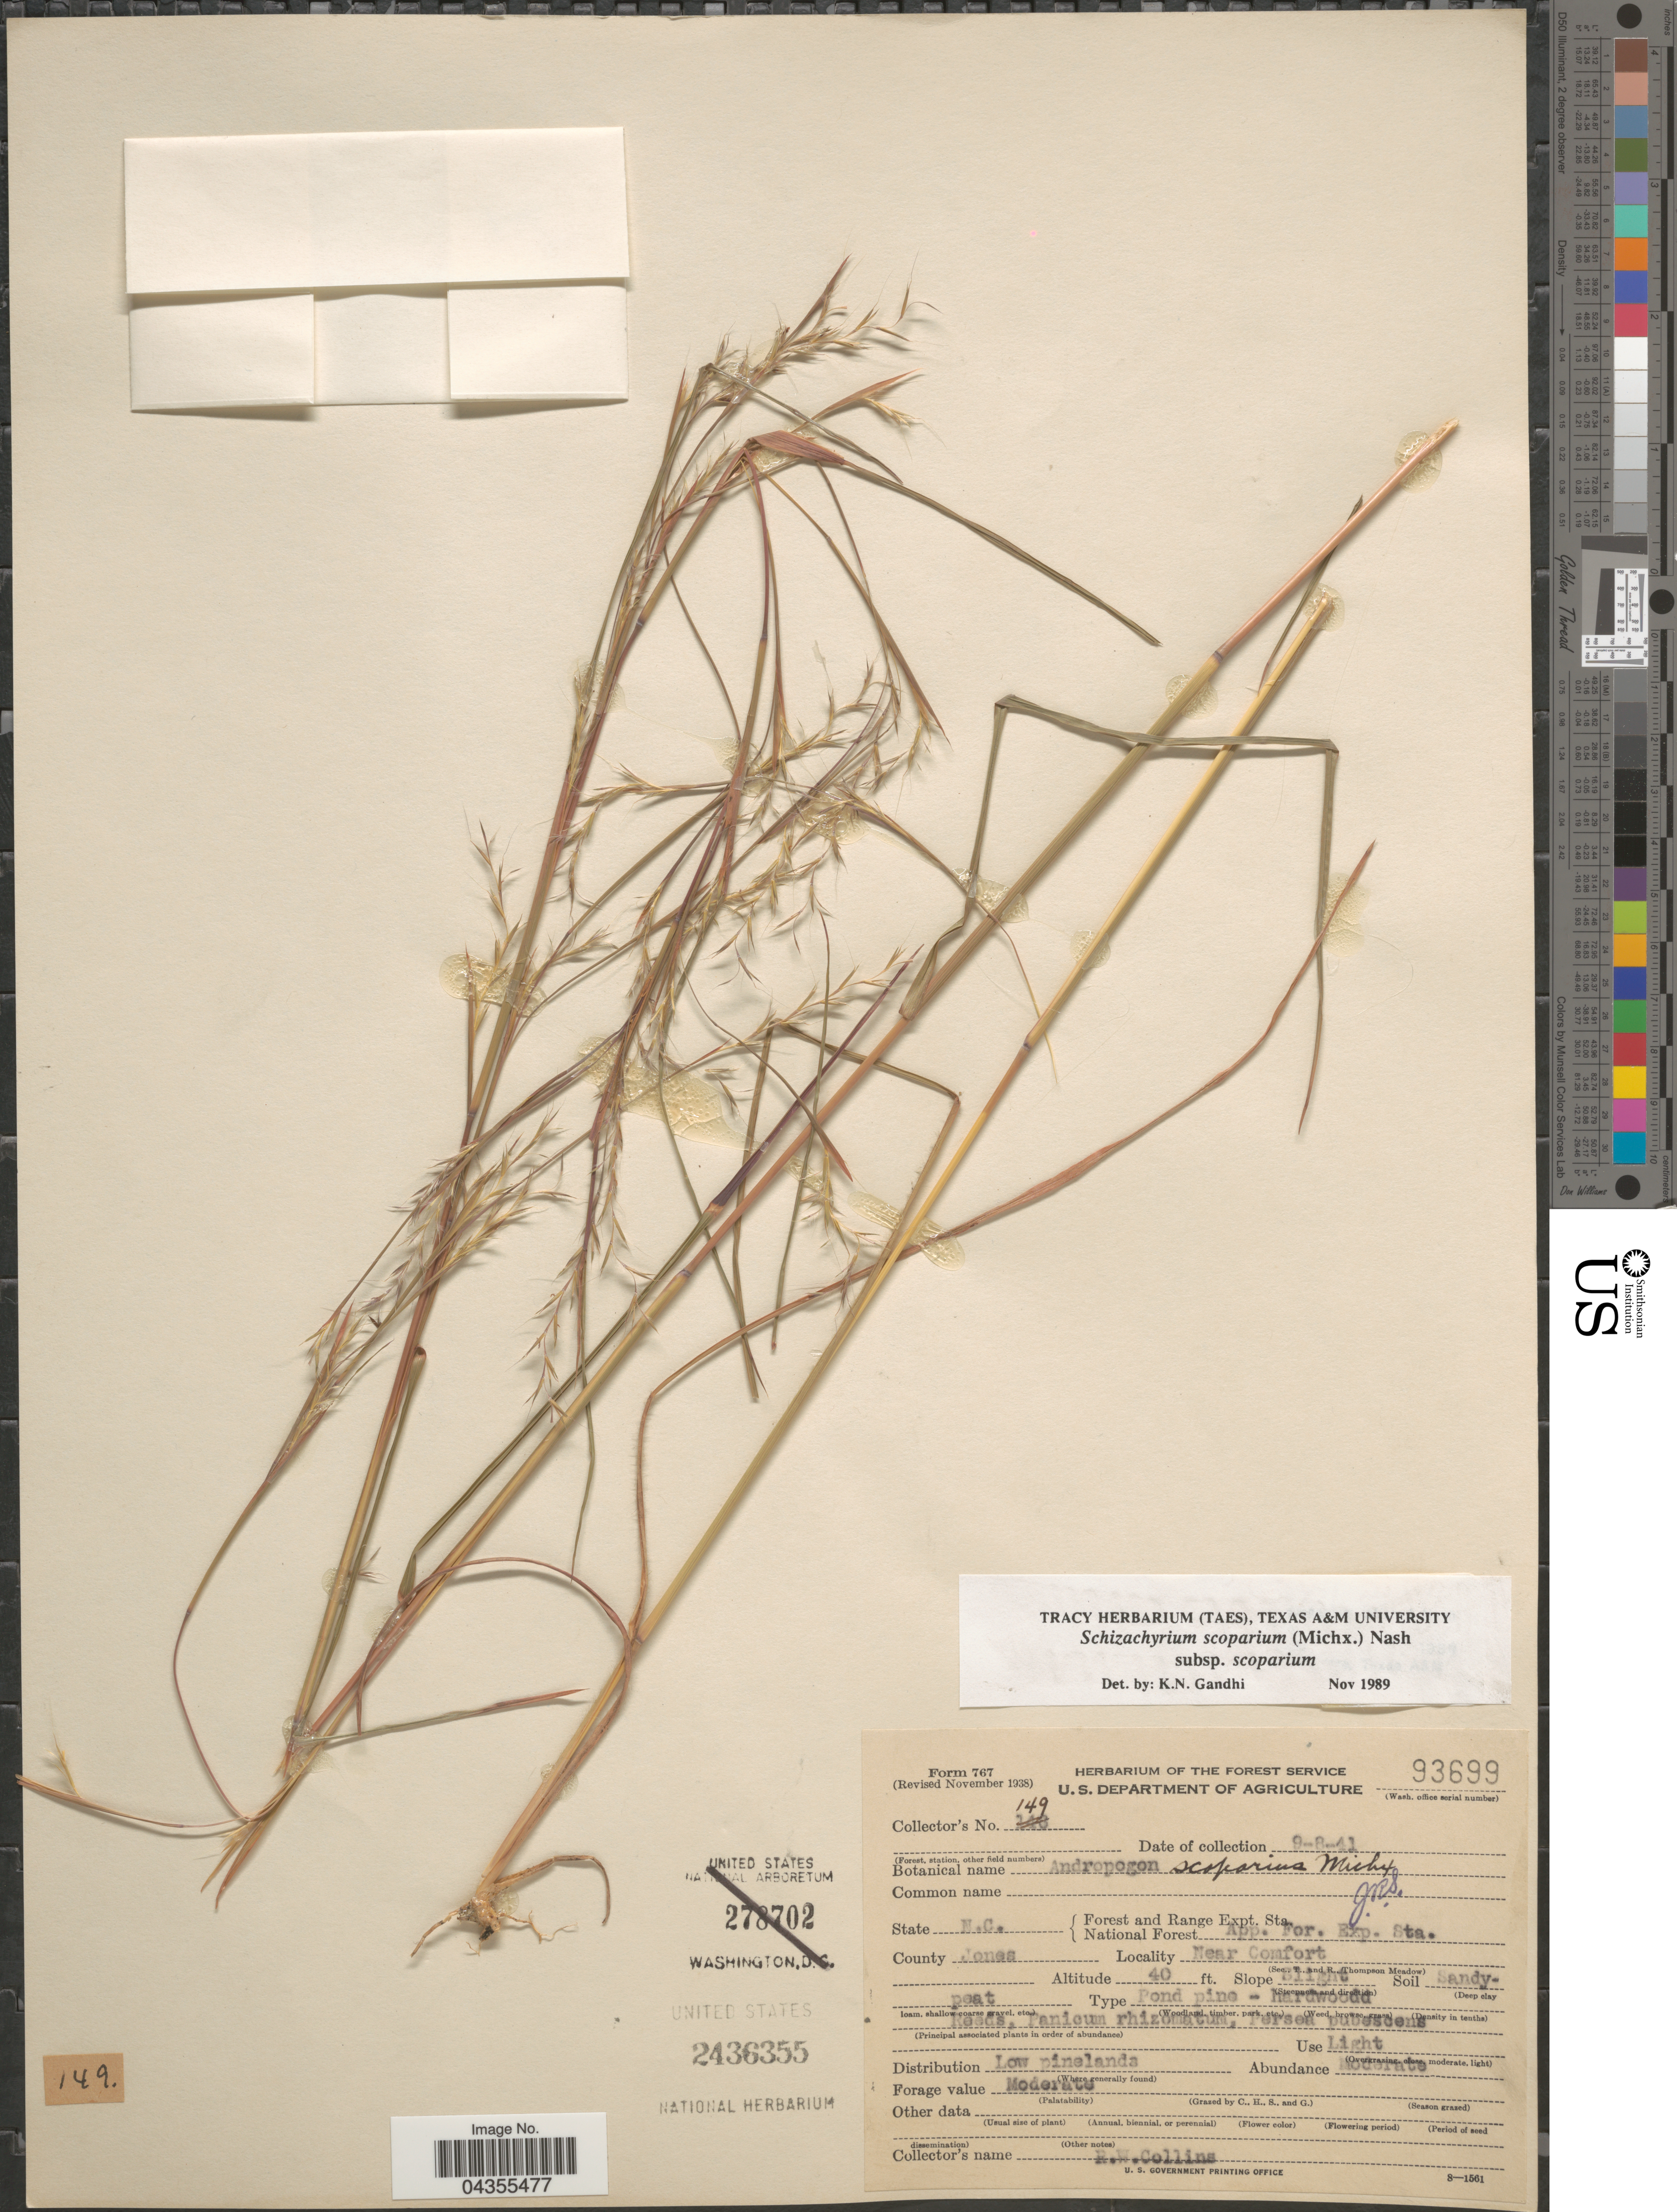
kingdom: Plantae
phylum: Tracheophyta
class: Liliopsida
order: Poales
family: Poaceae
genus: Schizachyrium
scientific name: Schizachyrium scoparium var. scoparium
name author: (Michx.) Nash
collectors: R. Collins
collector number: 149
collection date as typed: Transcribed d/m/y: 8/9/41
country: United States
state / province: North Carolina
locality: Forest and Range Expt. Sta. National Forest App. For. Exp. Sta. County Jones. Near Comfort. Slope Slight.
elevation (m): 12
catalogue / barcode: US 2436355